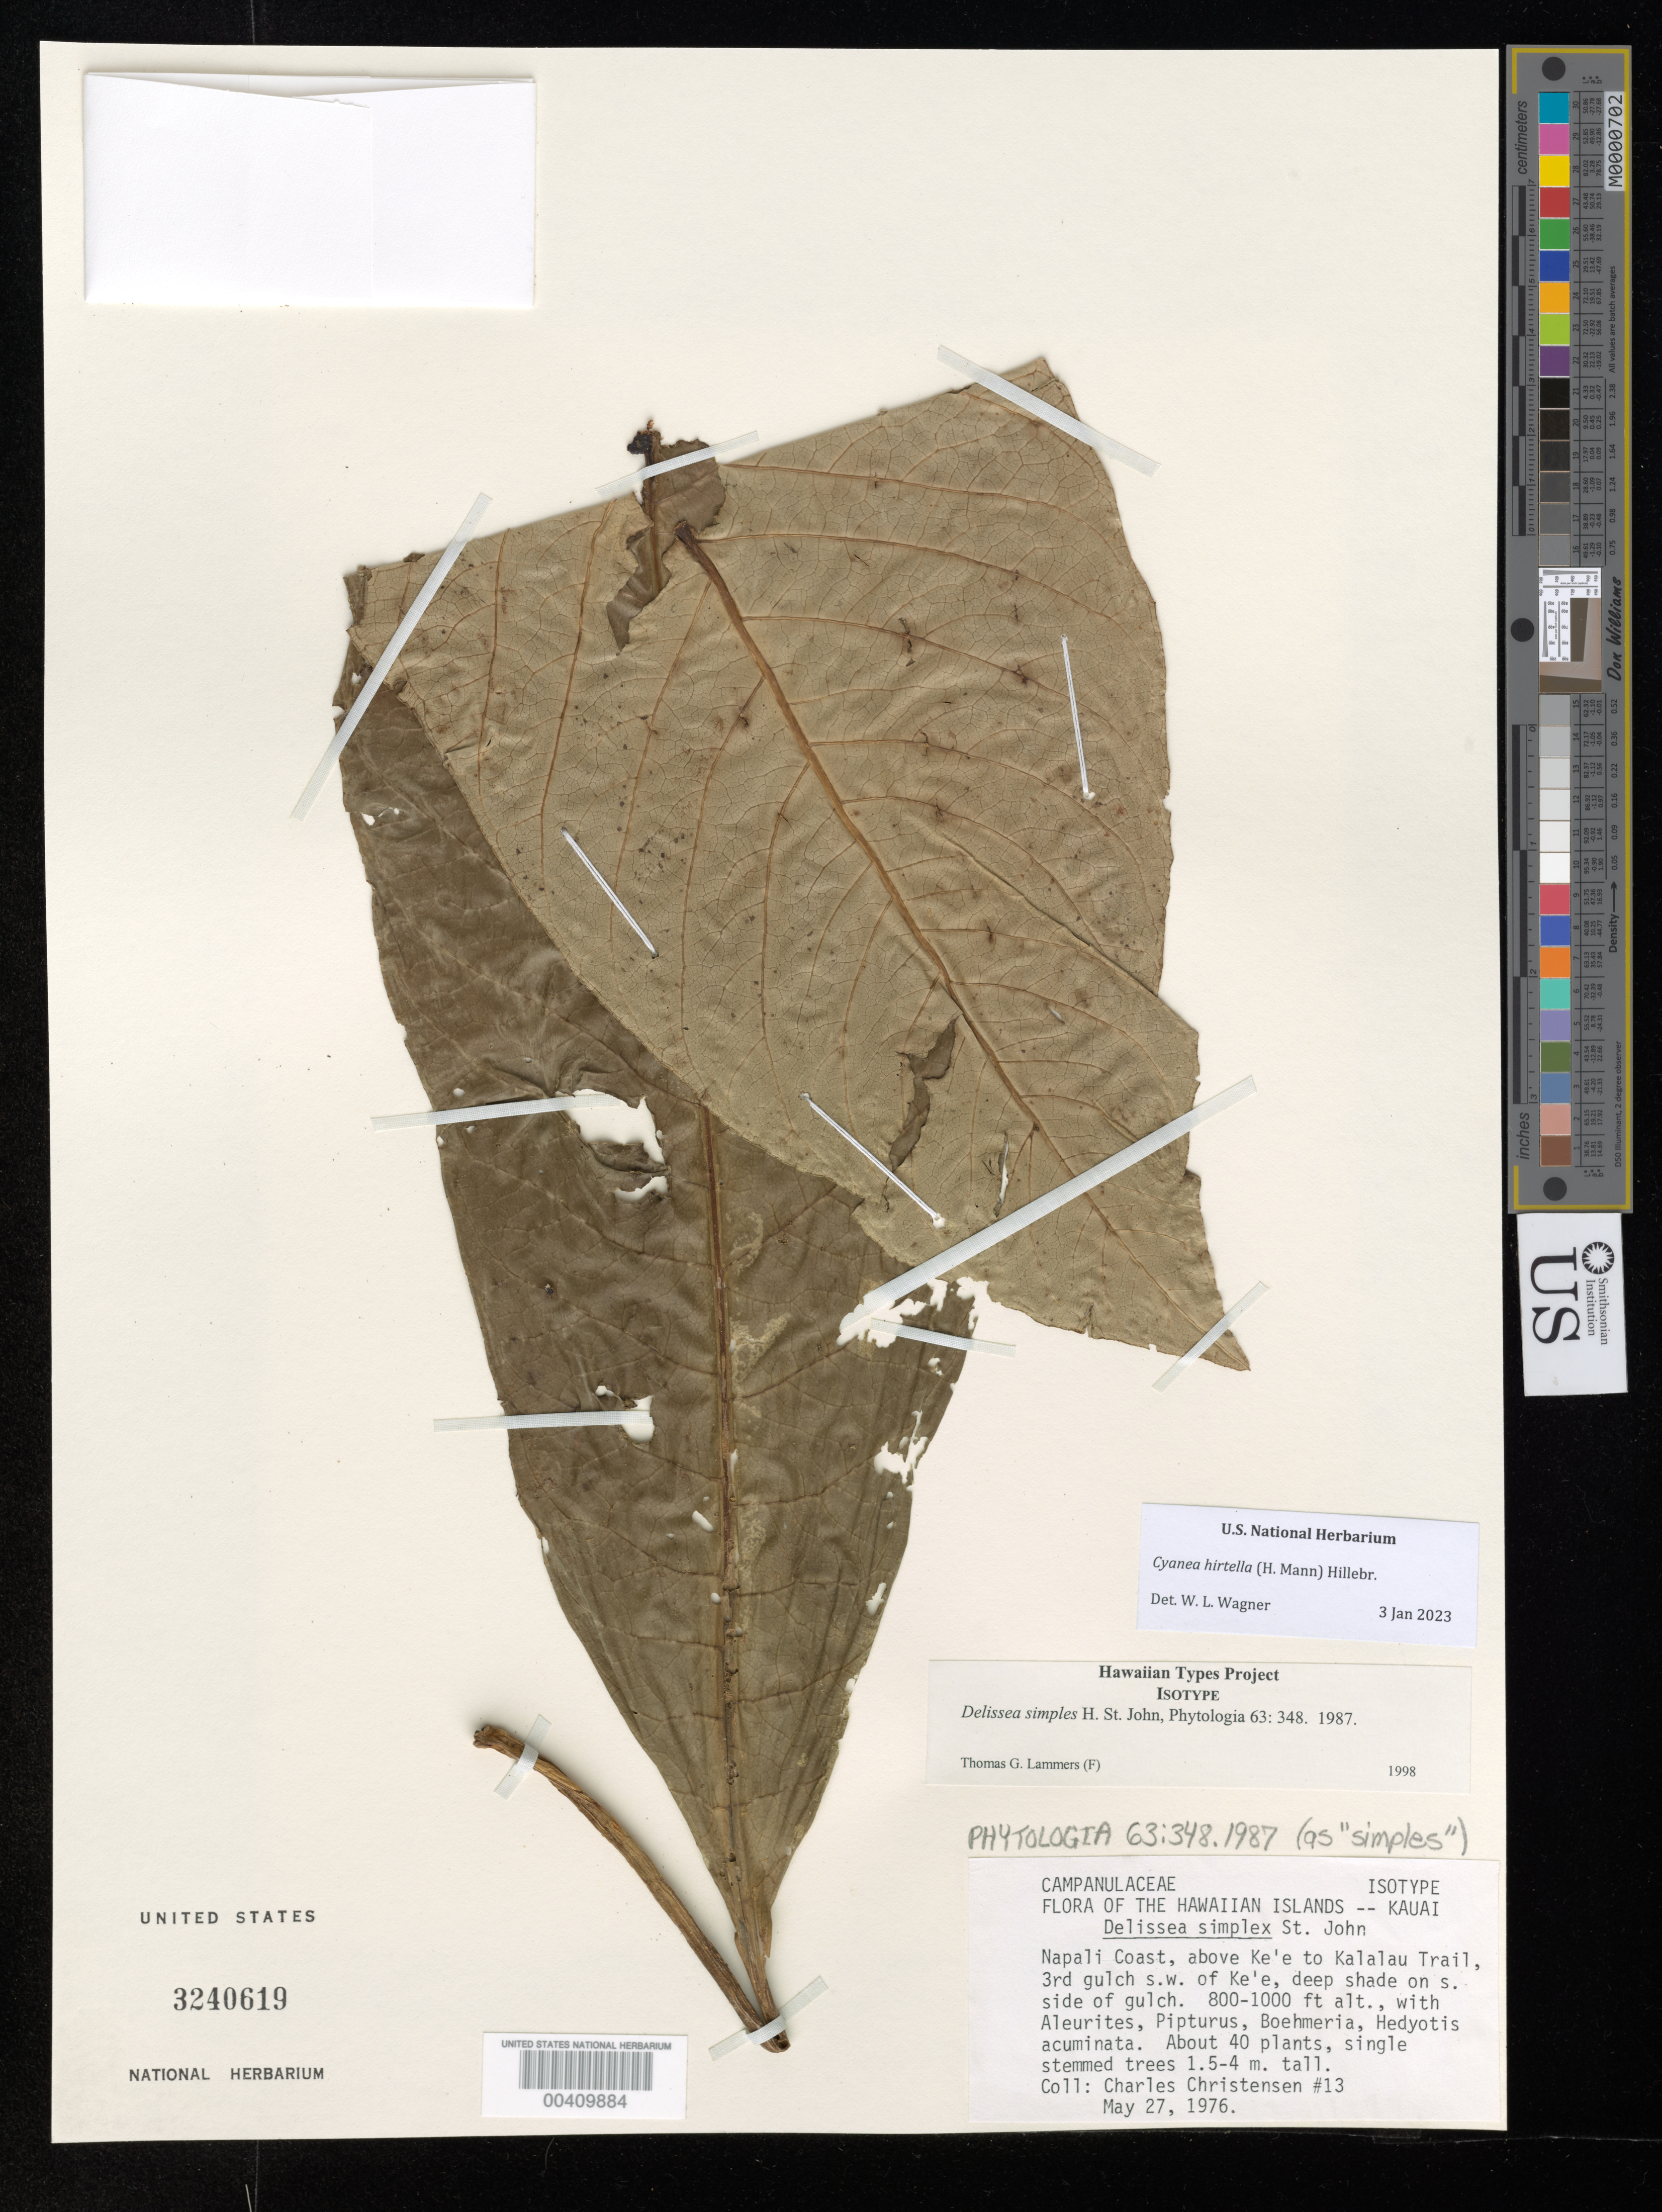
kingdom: Plantae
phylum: Tracheophyta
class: Magnoliopsida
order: Asterales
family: Campanulaceae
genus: Delissea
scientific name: Delissea simplex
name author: H. St. John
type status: Isotype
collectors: C. Christensen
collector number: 13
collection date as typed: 27 May 1976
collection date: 1976-05-27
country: United States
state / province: Hawaii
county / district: Kauai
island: Kaua'i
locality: Napali Coast, above Ke'e to Kalalau Trail, 3rd gulch SW of Ke'e.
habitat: with Aleurites, Pipturus, Boehmeria, Hedyotis acuminata. About 40 plants, single stemmed trees 1.5-4.m tall.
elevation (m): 244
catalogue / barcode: US 3240619